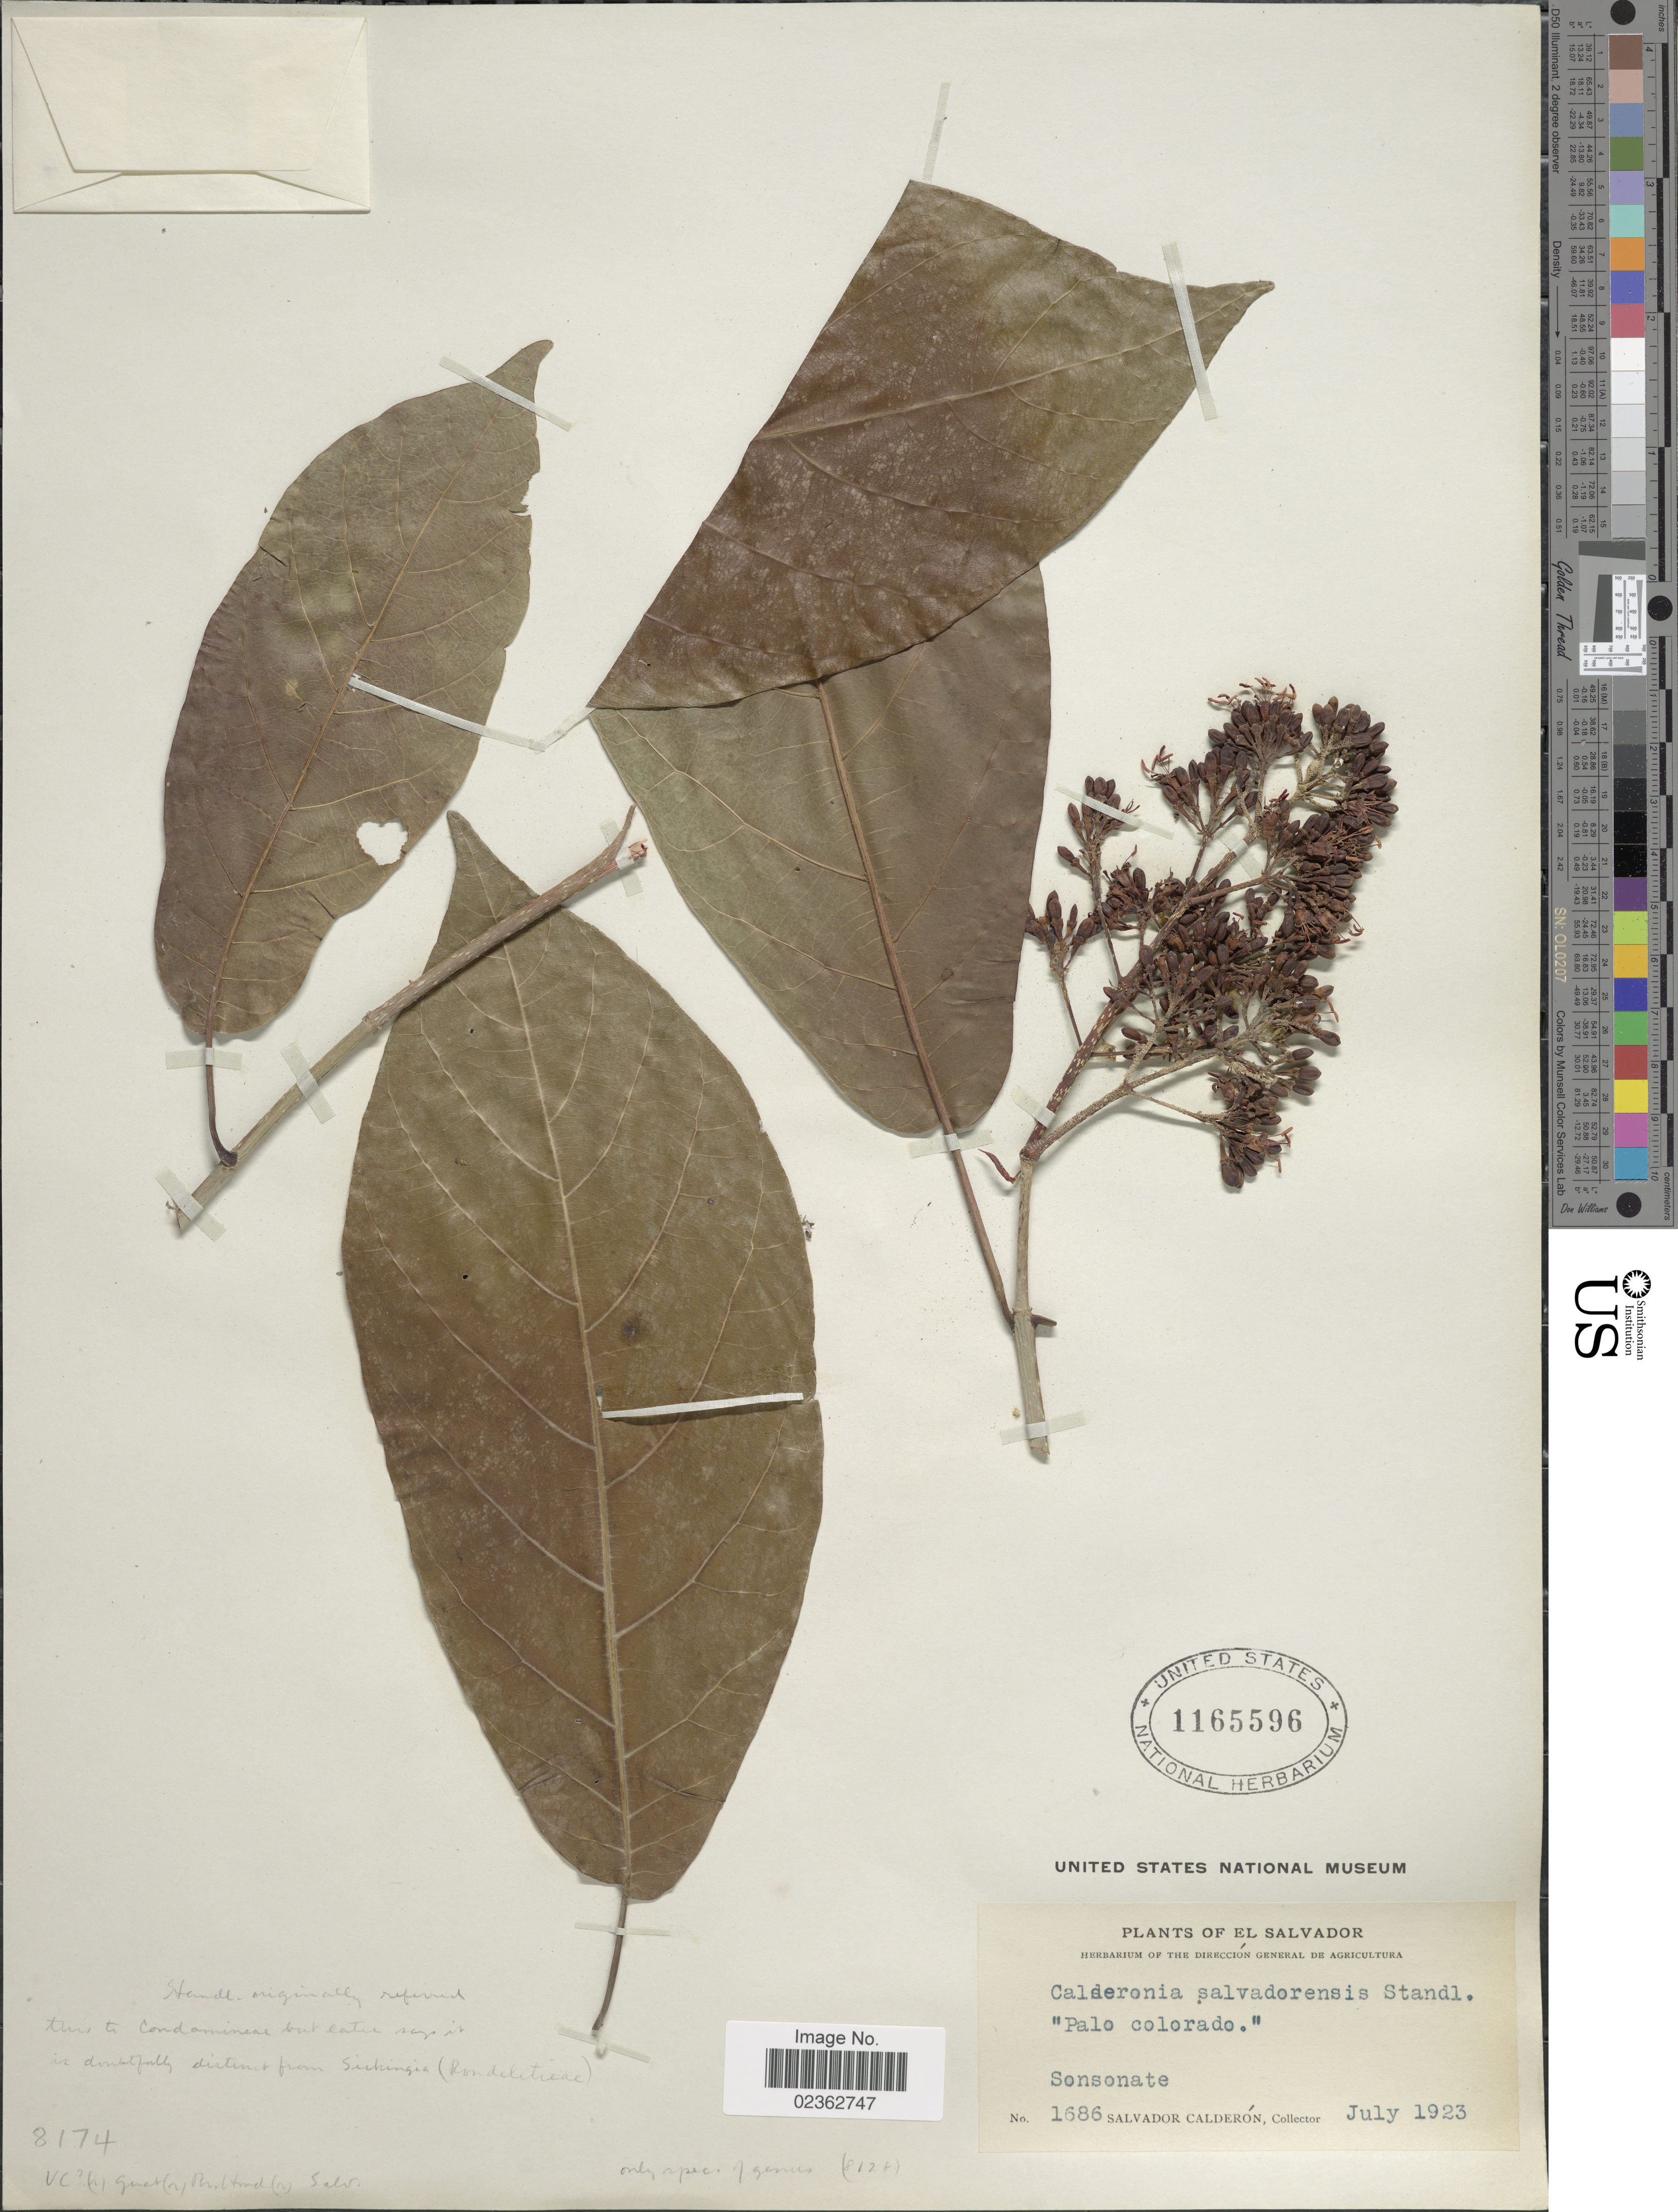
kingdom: Plantae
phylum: Tracheophyta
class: Magnoliopsida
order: Gentianales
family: Rubiaceae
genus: Simira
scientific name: Simira salvadorensis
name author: Standl.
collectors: S. Calderón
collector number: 1686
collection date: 1923-07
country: El Salvador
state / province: Sonsonate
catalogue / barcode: US 1165596